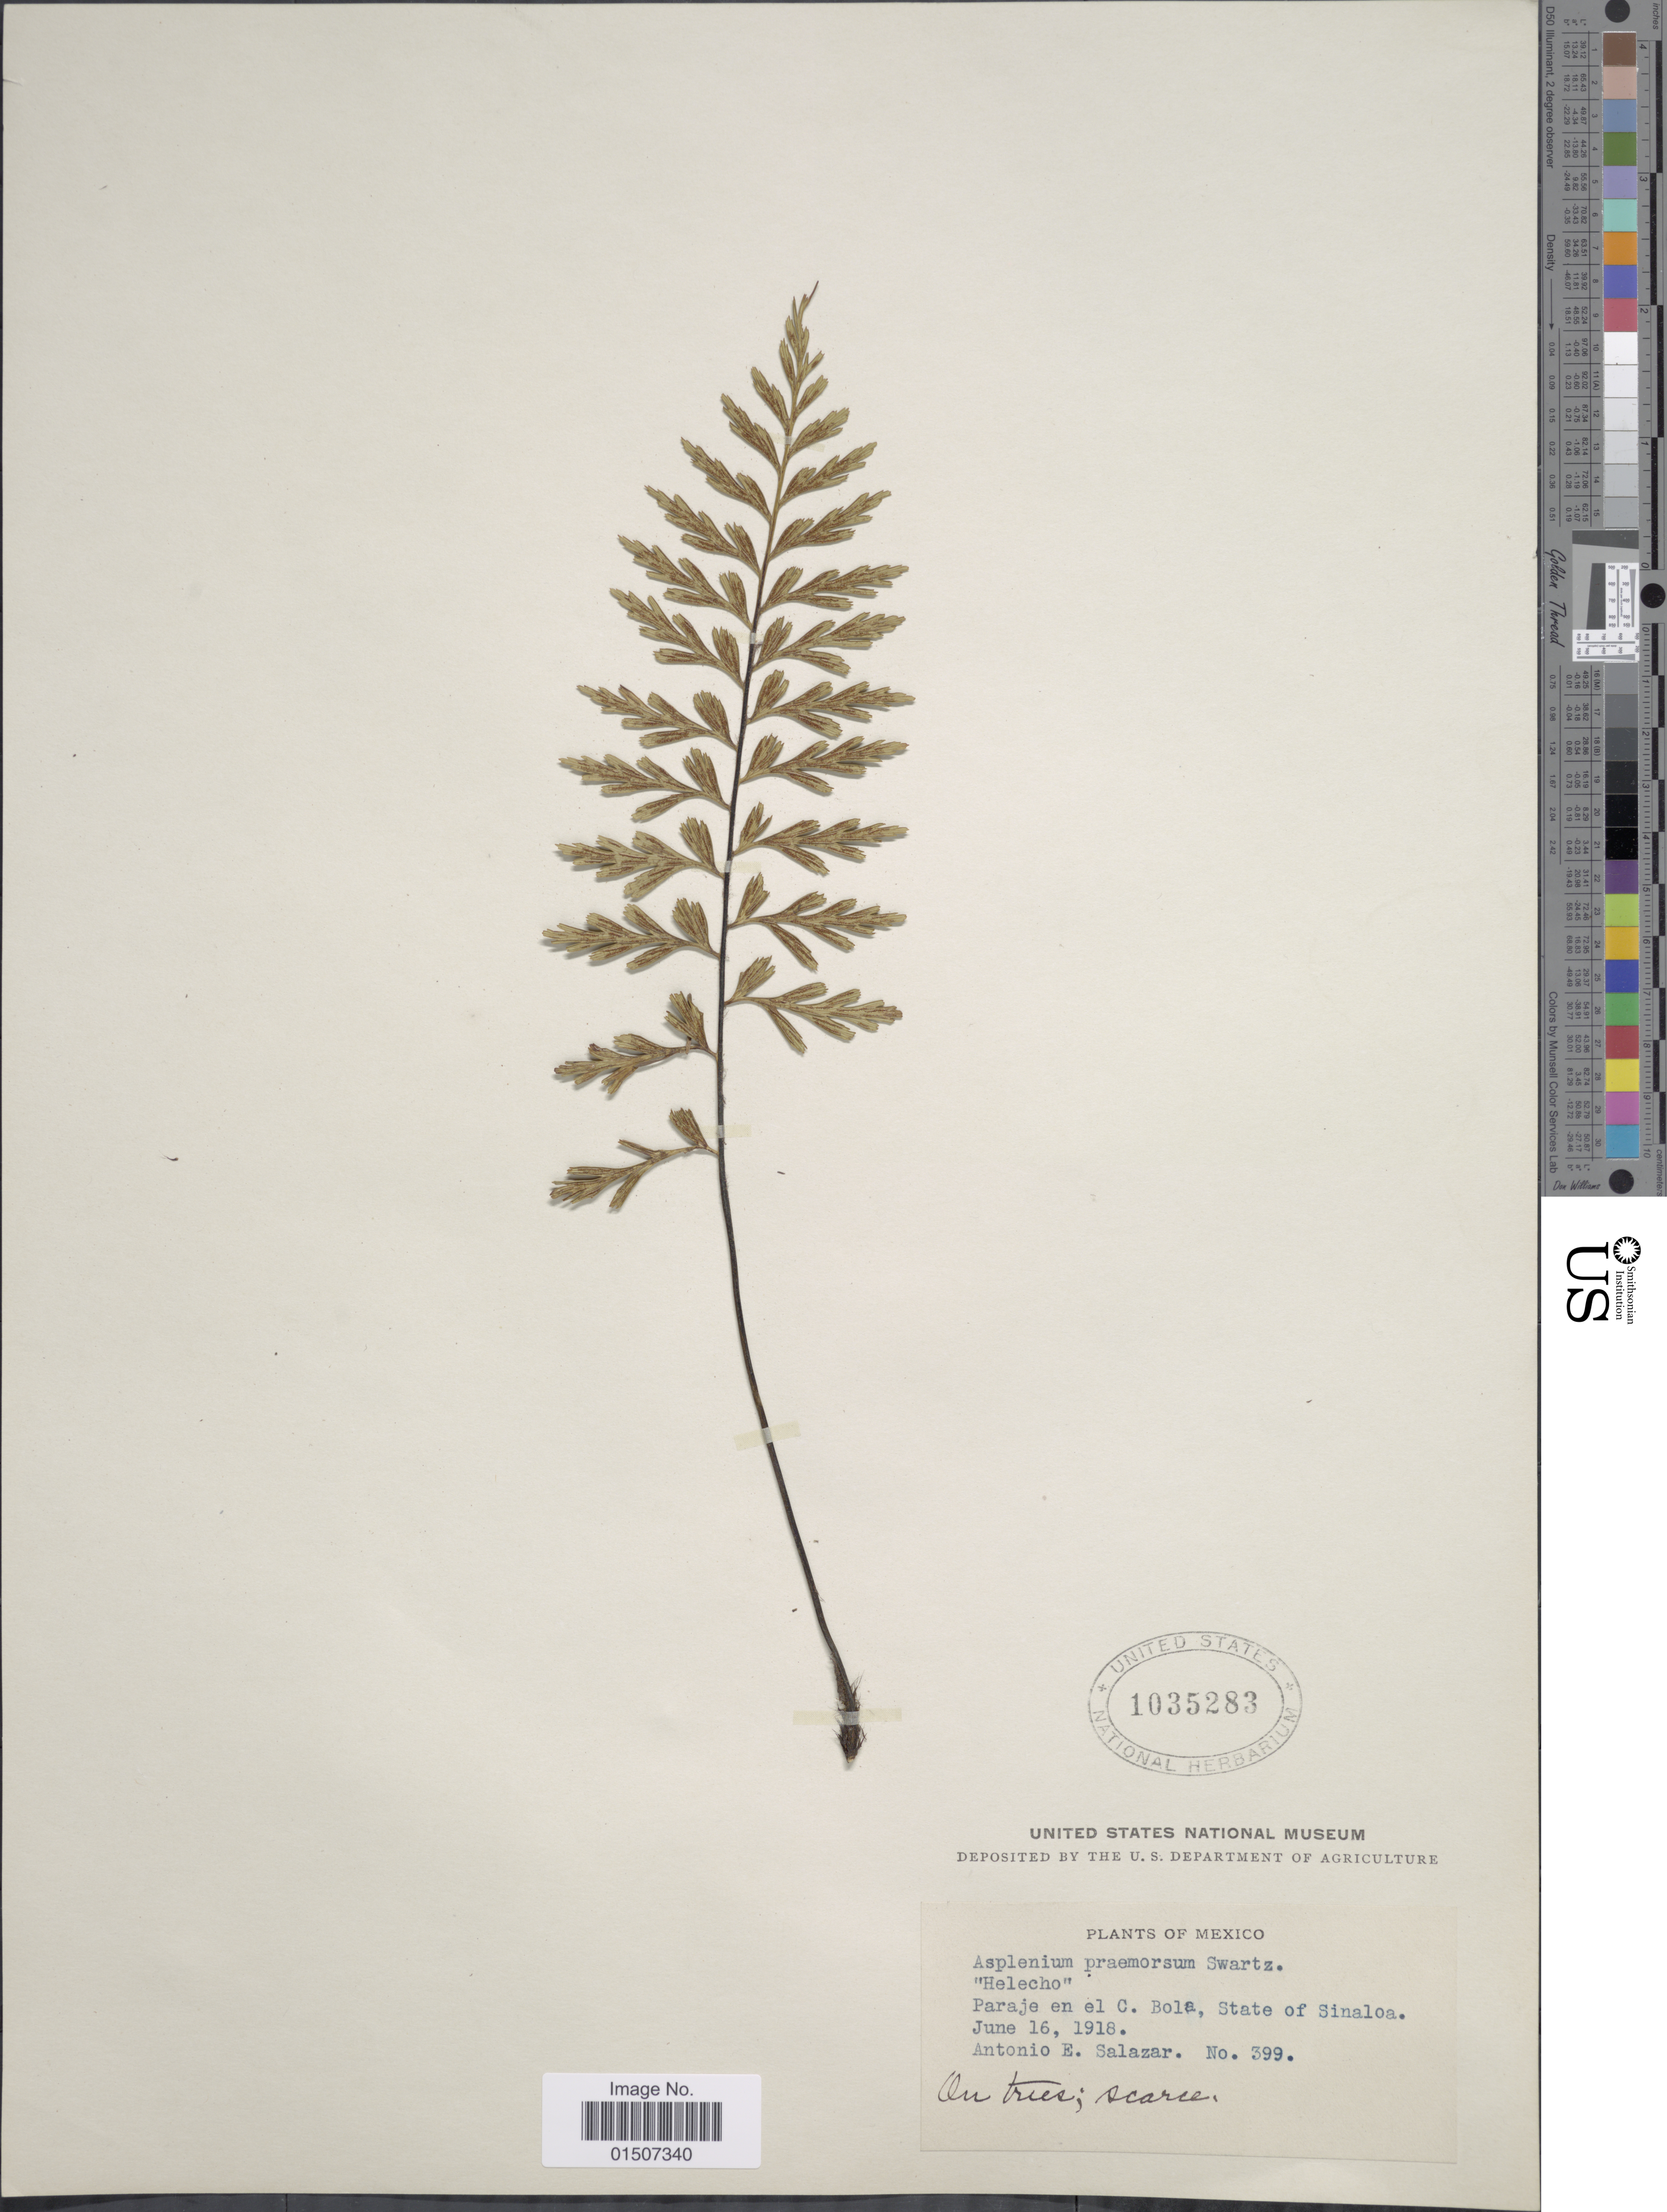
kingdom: Plantae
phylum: Tracheophyta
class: Polypodiopsida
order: Polypodiales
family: Aspleniaceae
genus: Asplenium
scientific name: Asplenium praemorsum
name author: Sw.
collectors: A. E. Salazar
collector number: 399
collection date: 1918-06-16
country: Mexico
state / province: Sinaloa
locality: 'Helecho' Paraje en el C. Bola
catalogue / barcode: US 1035283